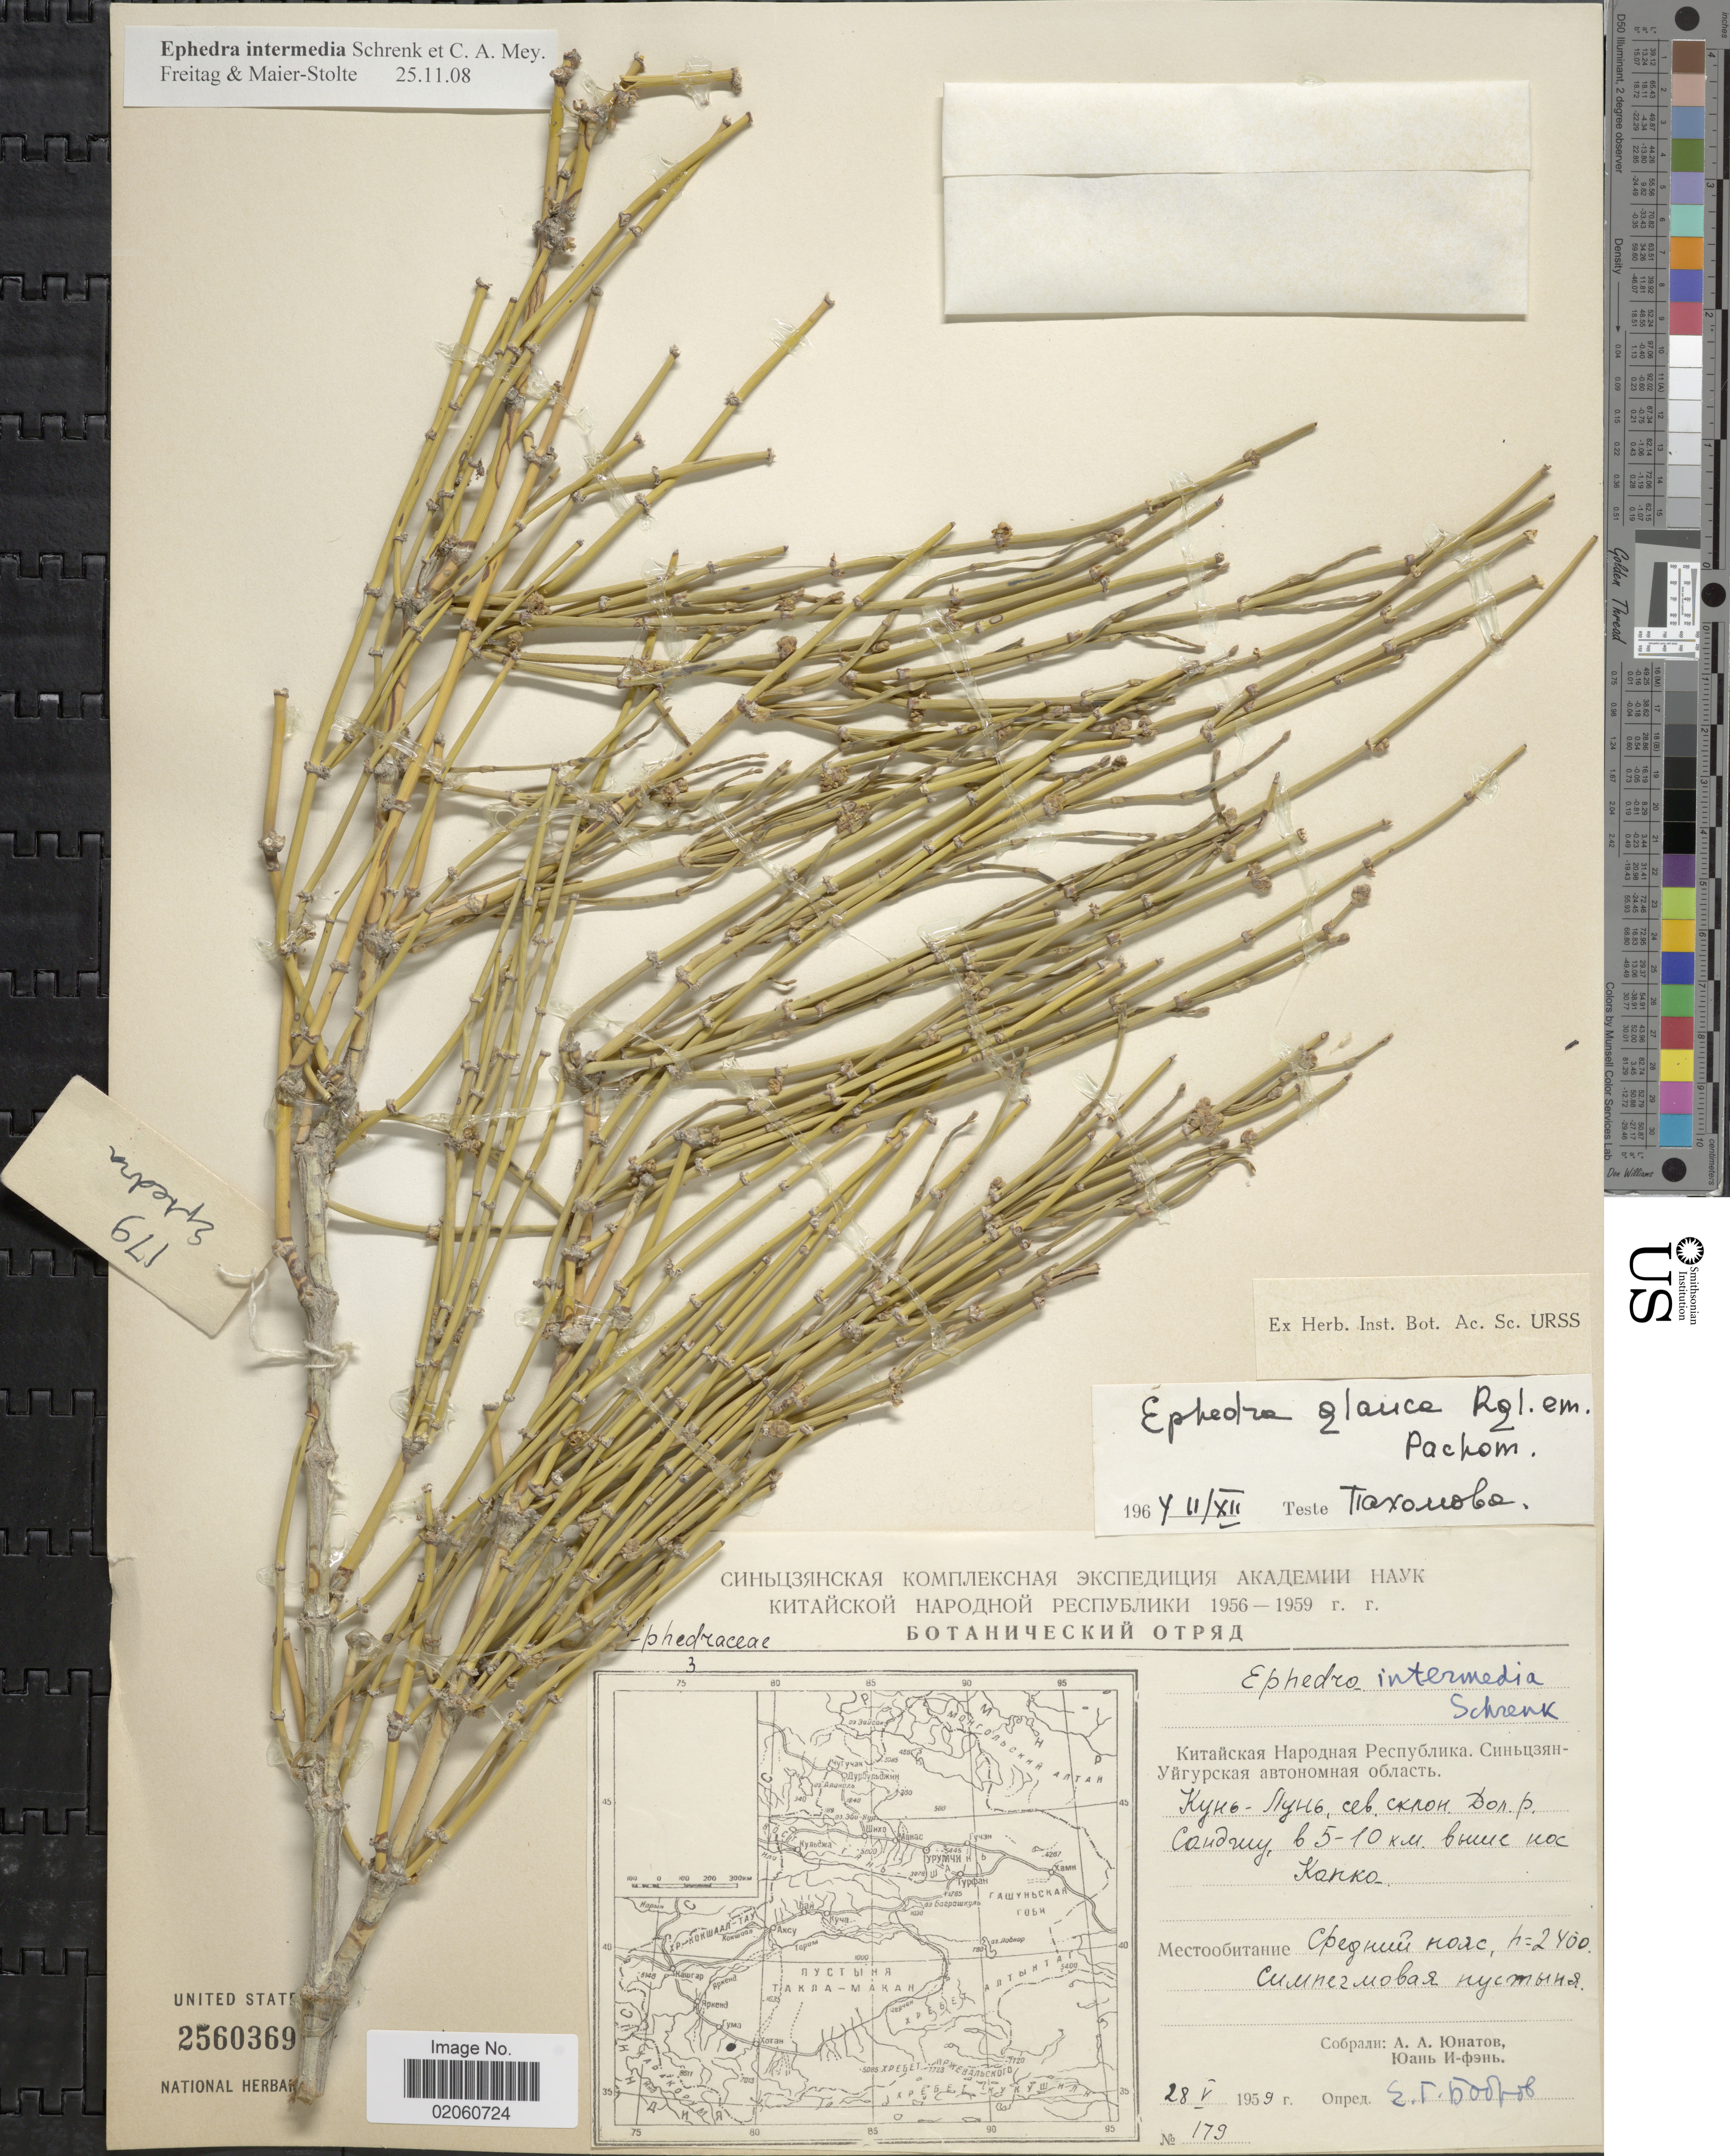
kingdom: Plantae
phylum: Tracheophyta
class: Gnetopsida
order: Ephedrales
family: Ephedraceae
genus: Ephedra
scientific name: Ephedra intermedia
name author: Schrenk ex C.A. Mey.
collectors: A. Unatov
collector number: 179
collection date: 1959-05-28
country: China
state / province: Xinjiang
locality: N slope of Kunlun Mts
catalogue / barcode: US 2560369